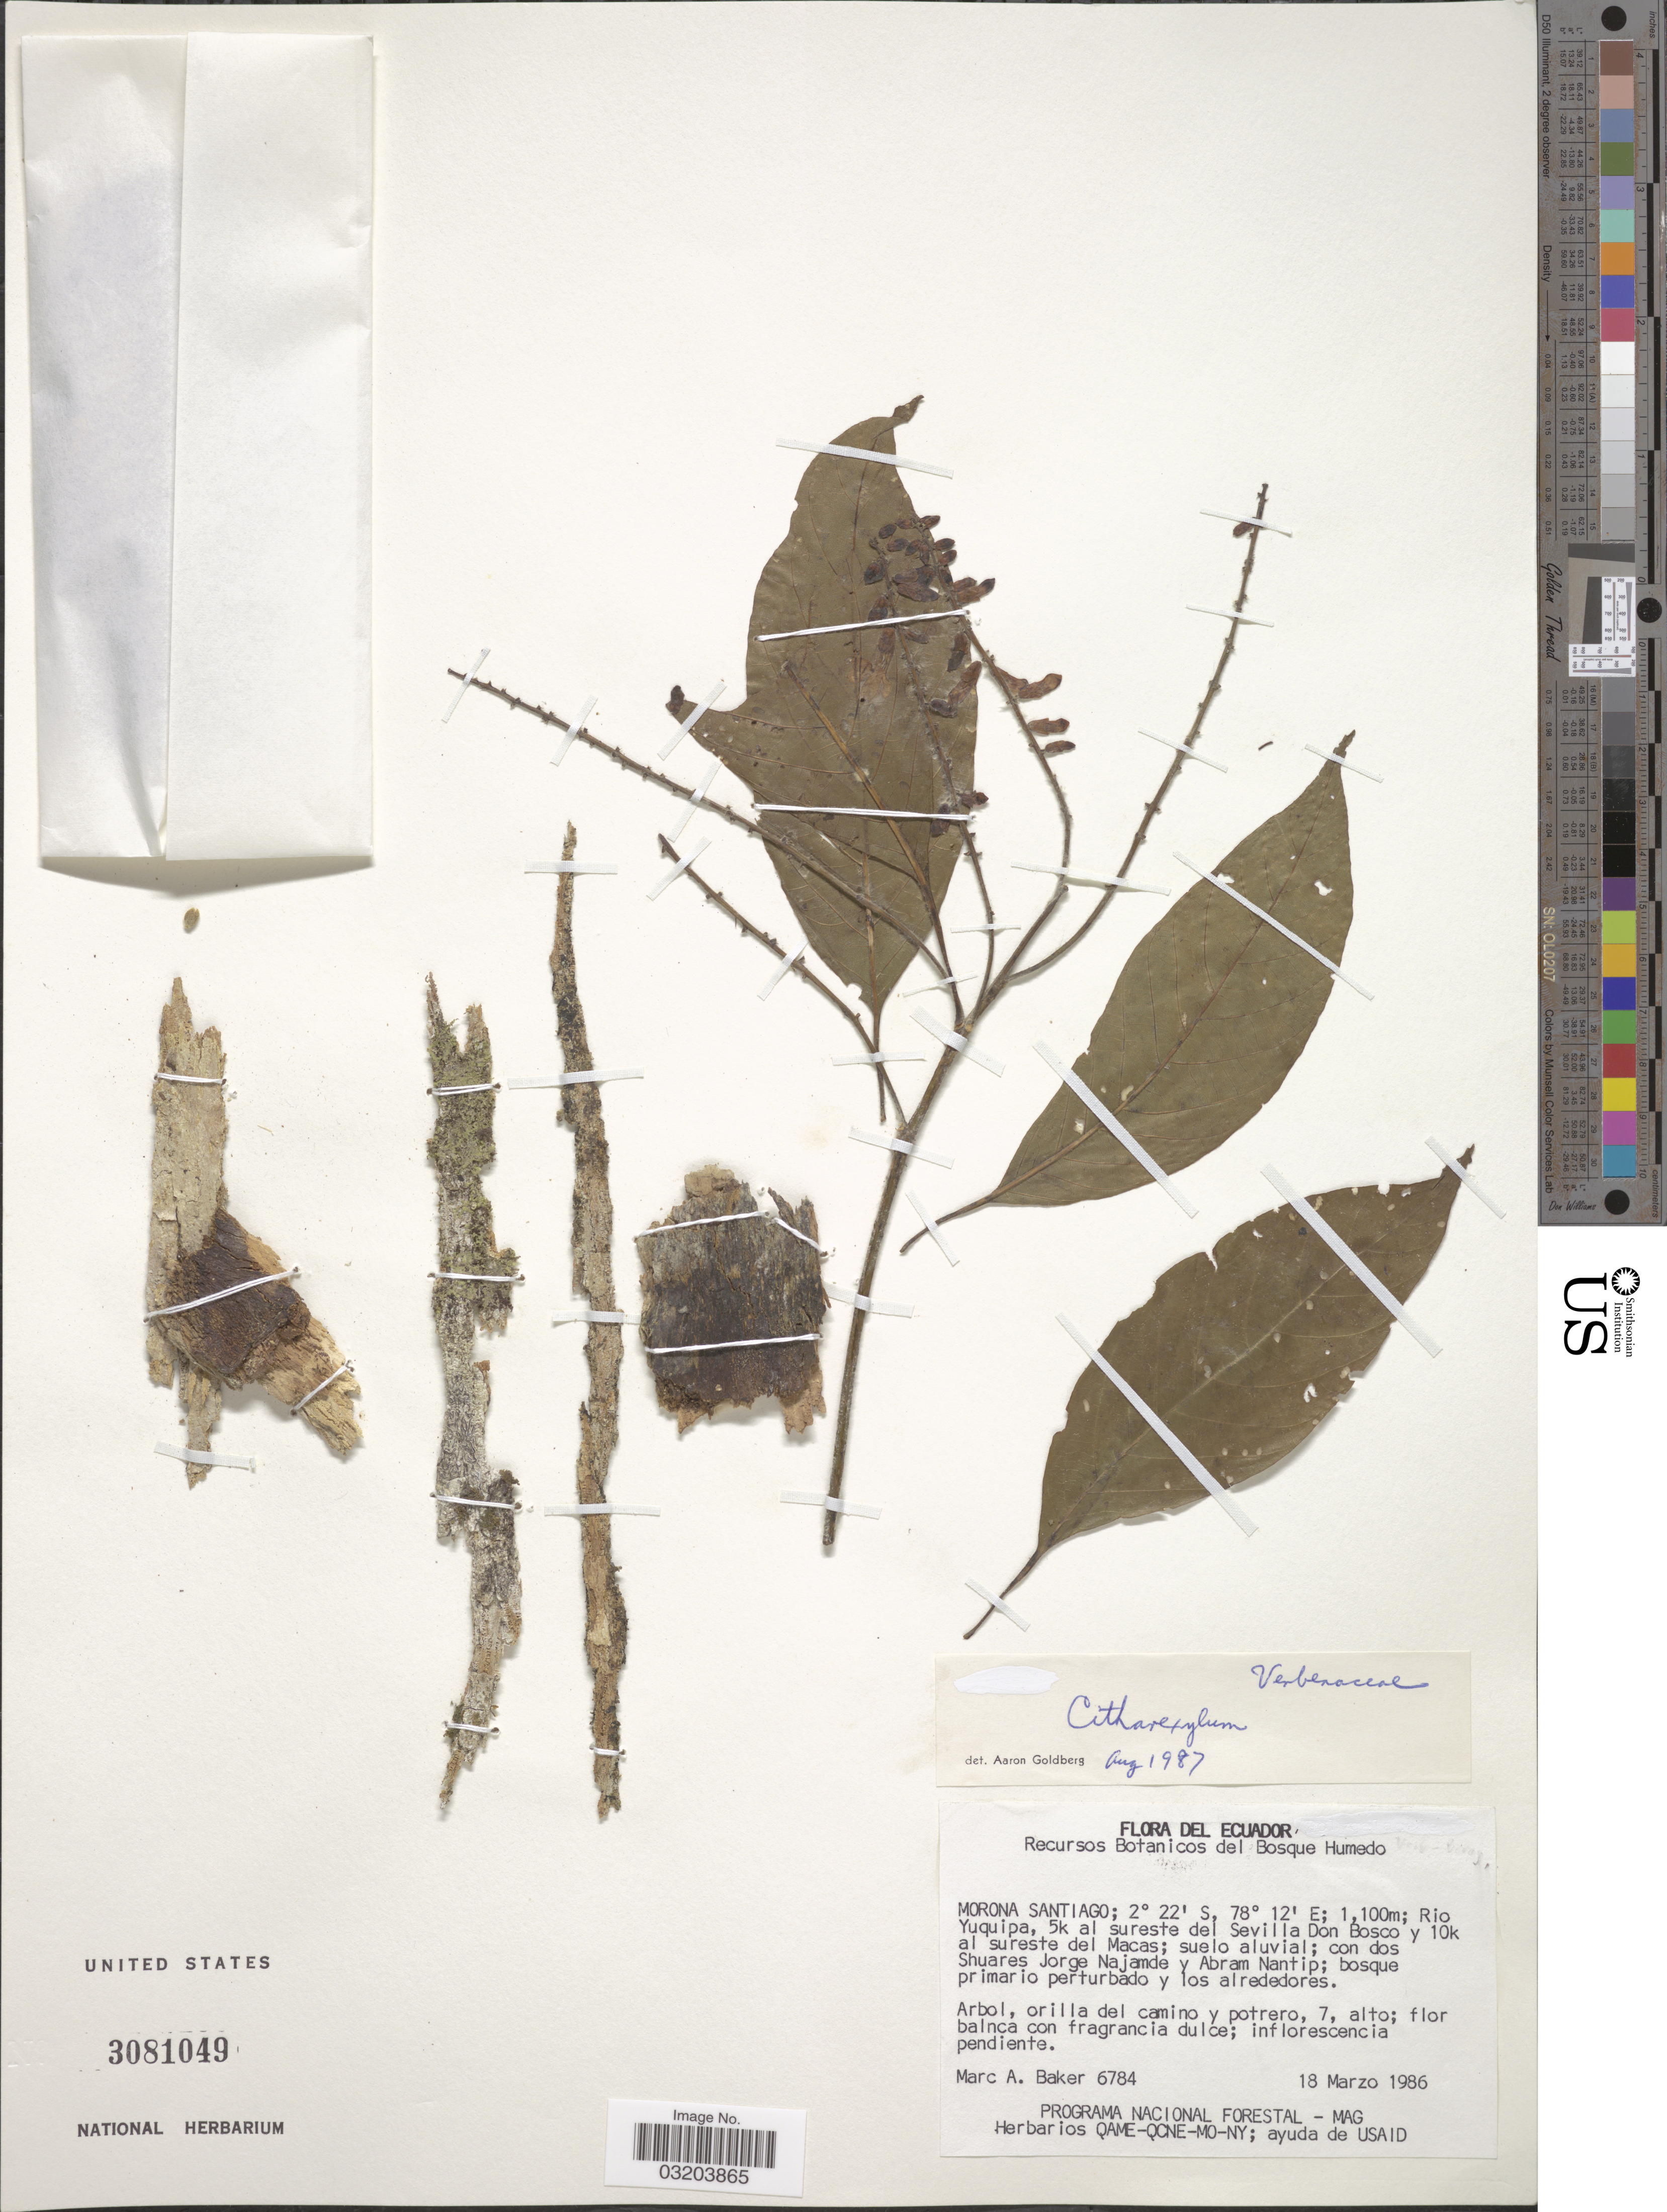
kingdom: Plantae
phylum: Tracheophyta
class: Magnoliopsida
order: Lamiales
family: Verbenaceae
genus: Citharexylum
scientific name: Citharexylum sp.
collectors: M. A. Baker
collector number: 6784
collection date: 1986-03-18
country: Ecuador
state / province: Morona-Santiago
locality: Rio Yuquipa, 5k al sureste del Sevilla Don Bosco y 10k al sureste del Macas; suelo aluvial; con dos Shuares Jorge Najamde y Abram Nantip.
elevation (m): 1100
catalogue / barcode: US 3081049